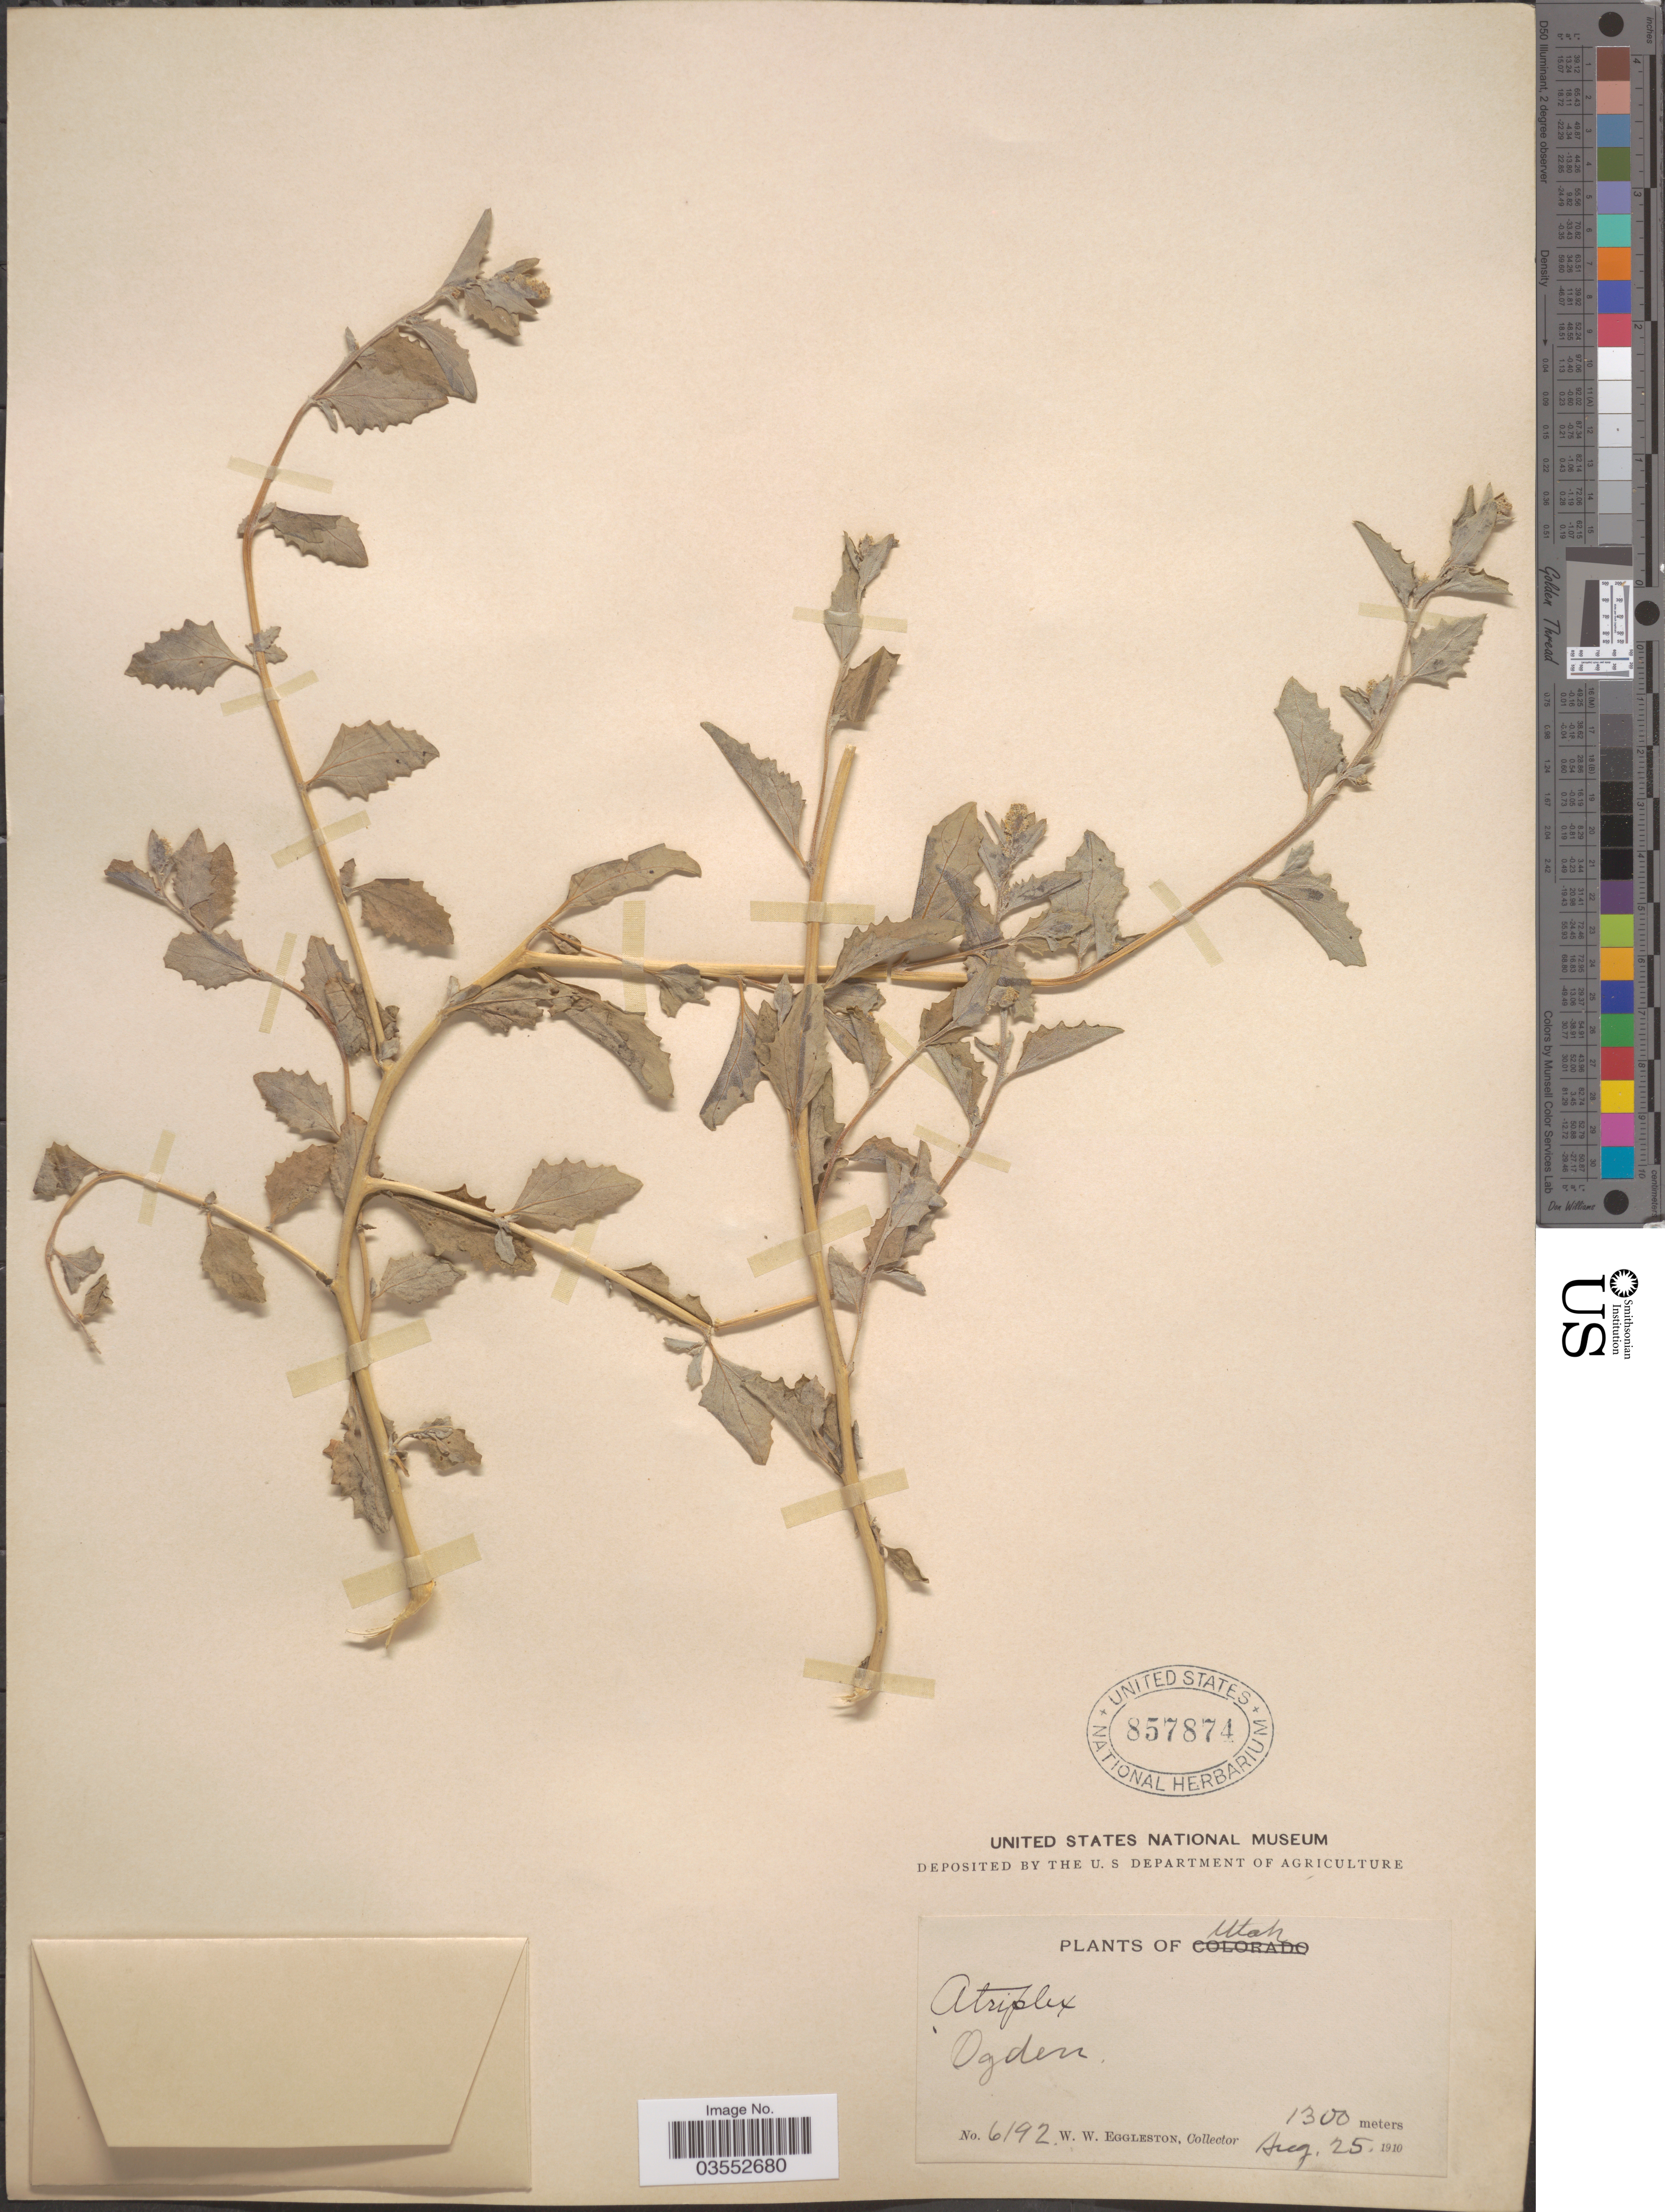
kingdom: Plantae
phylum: Tracheophyta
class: Magnoliopsida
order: Caryophyllales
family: Amaranthaceae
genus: Atriplex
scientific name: Atriplex rosea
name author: L.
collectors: W. W. Eggleston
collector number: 6192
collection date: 1910-08-25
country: United States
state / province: Utah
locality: Ogden.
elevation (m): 1300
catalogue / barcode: US 857874